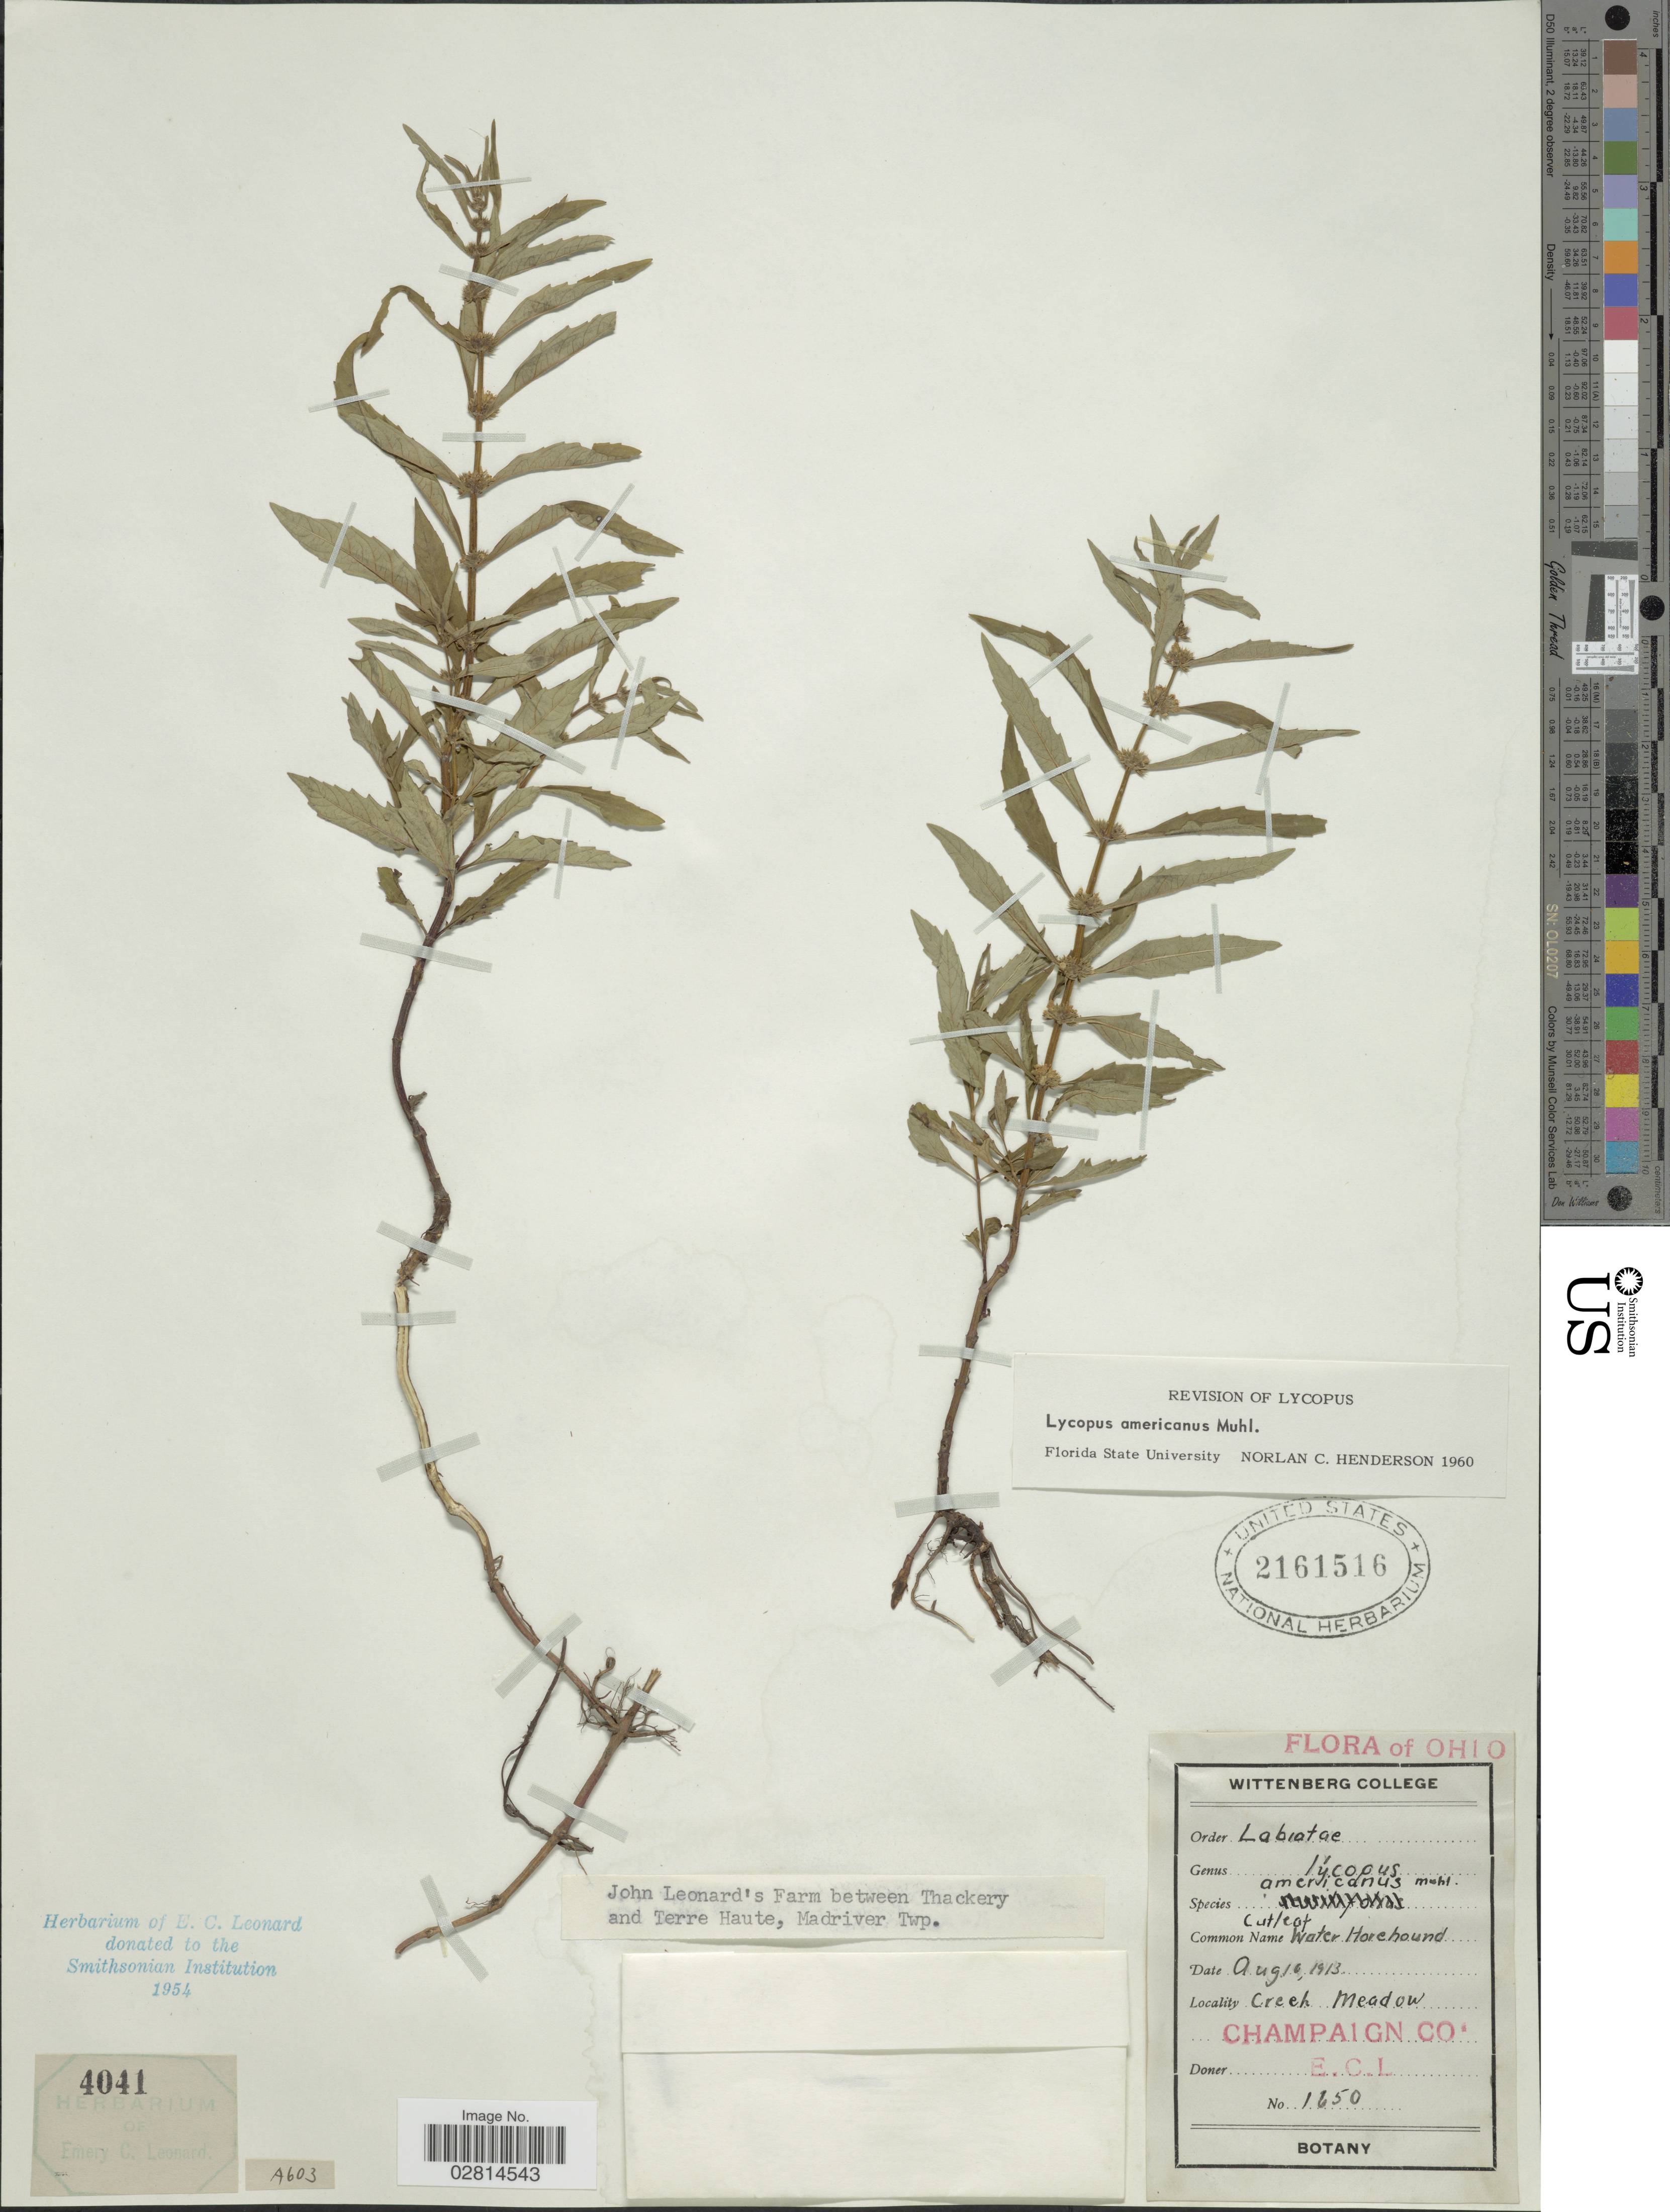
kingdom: Plantae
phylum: Tracheophyta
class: Magnoliopsida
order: Lamiales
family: Lamiaceae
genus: Lycopus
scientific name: Lycopus americanus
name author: Muhl. ex W.P.C. Barton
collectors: E. C. Leonard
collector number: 1650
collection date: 1913-08-16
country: United States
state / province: Ohio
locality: Creek Meadow. Champaign Co.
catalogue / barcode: US 2161516